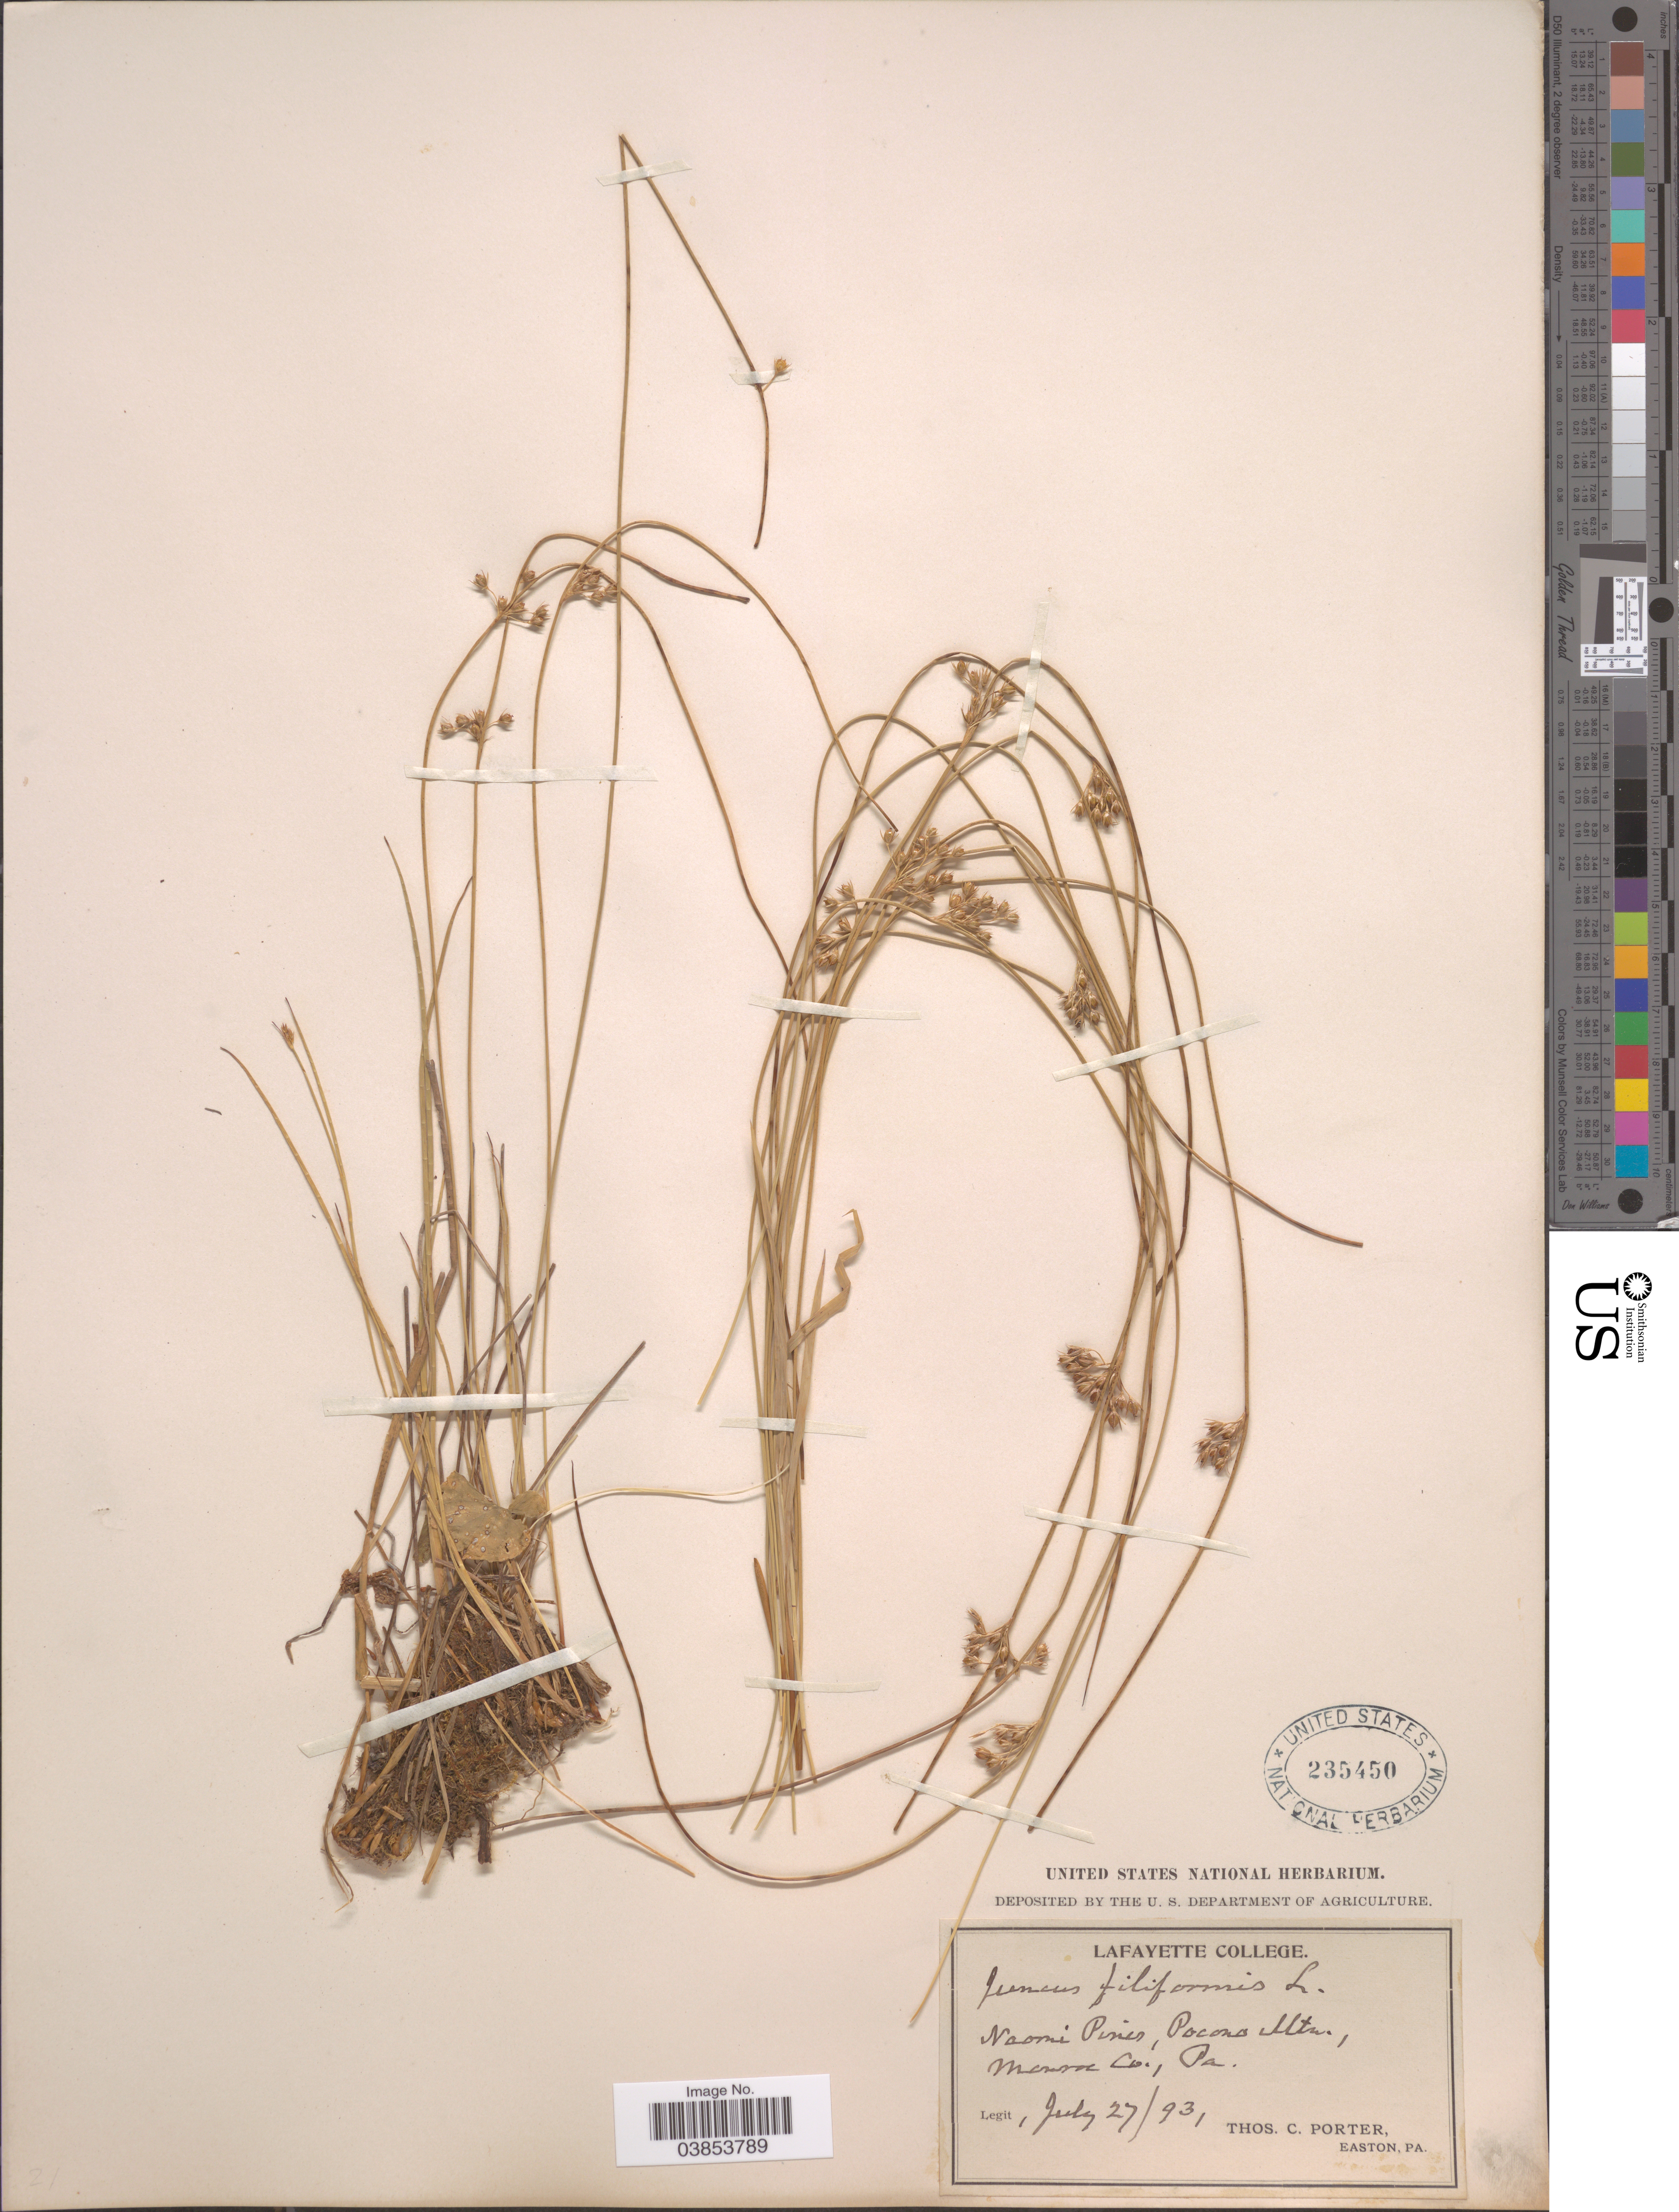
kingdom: Plantae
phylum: Tracheophyta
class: Liliopsida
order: Poales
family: Juncaceae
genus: Juncus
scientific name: Juncus filiformis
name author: L.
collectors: T. Porter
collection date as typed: Transcribed d/m/y: 27/7/93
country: United States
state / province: Pennsylvania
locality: Naomi Pines, Pocono Mtn., Monroe Co.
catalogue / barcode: US 235450